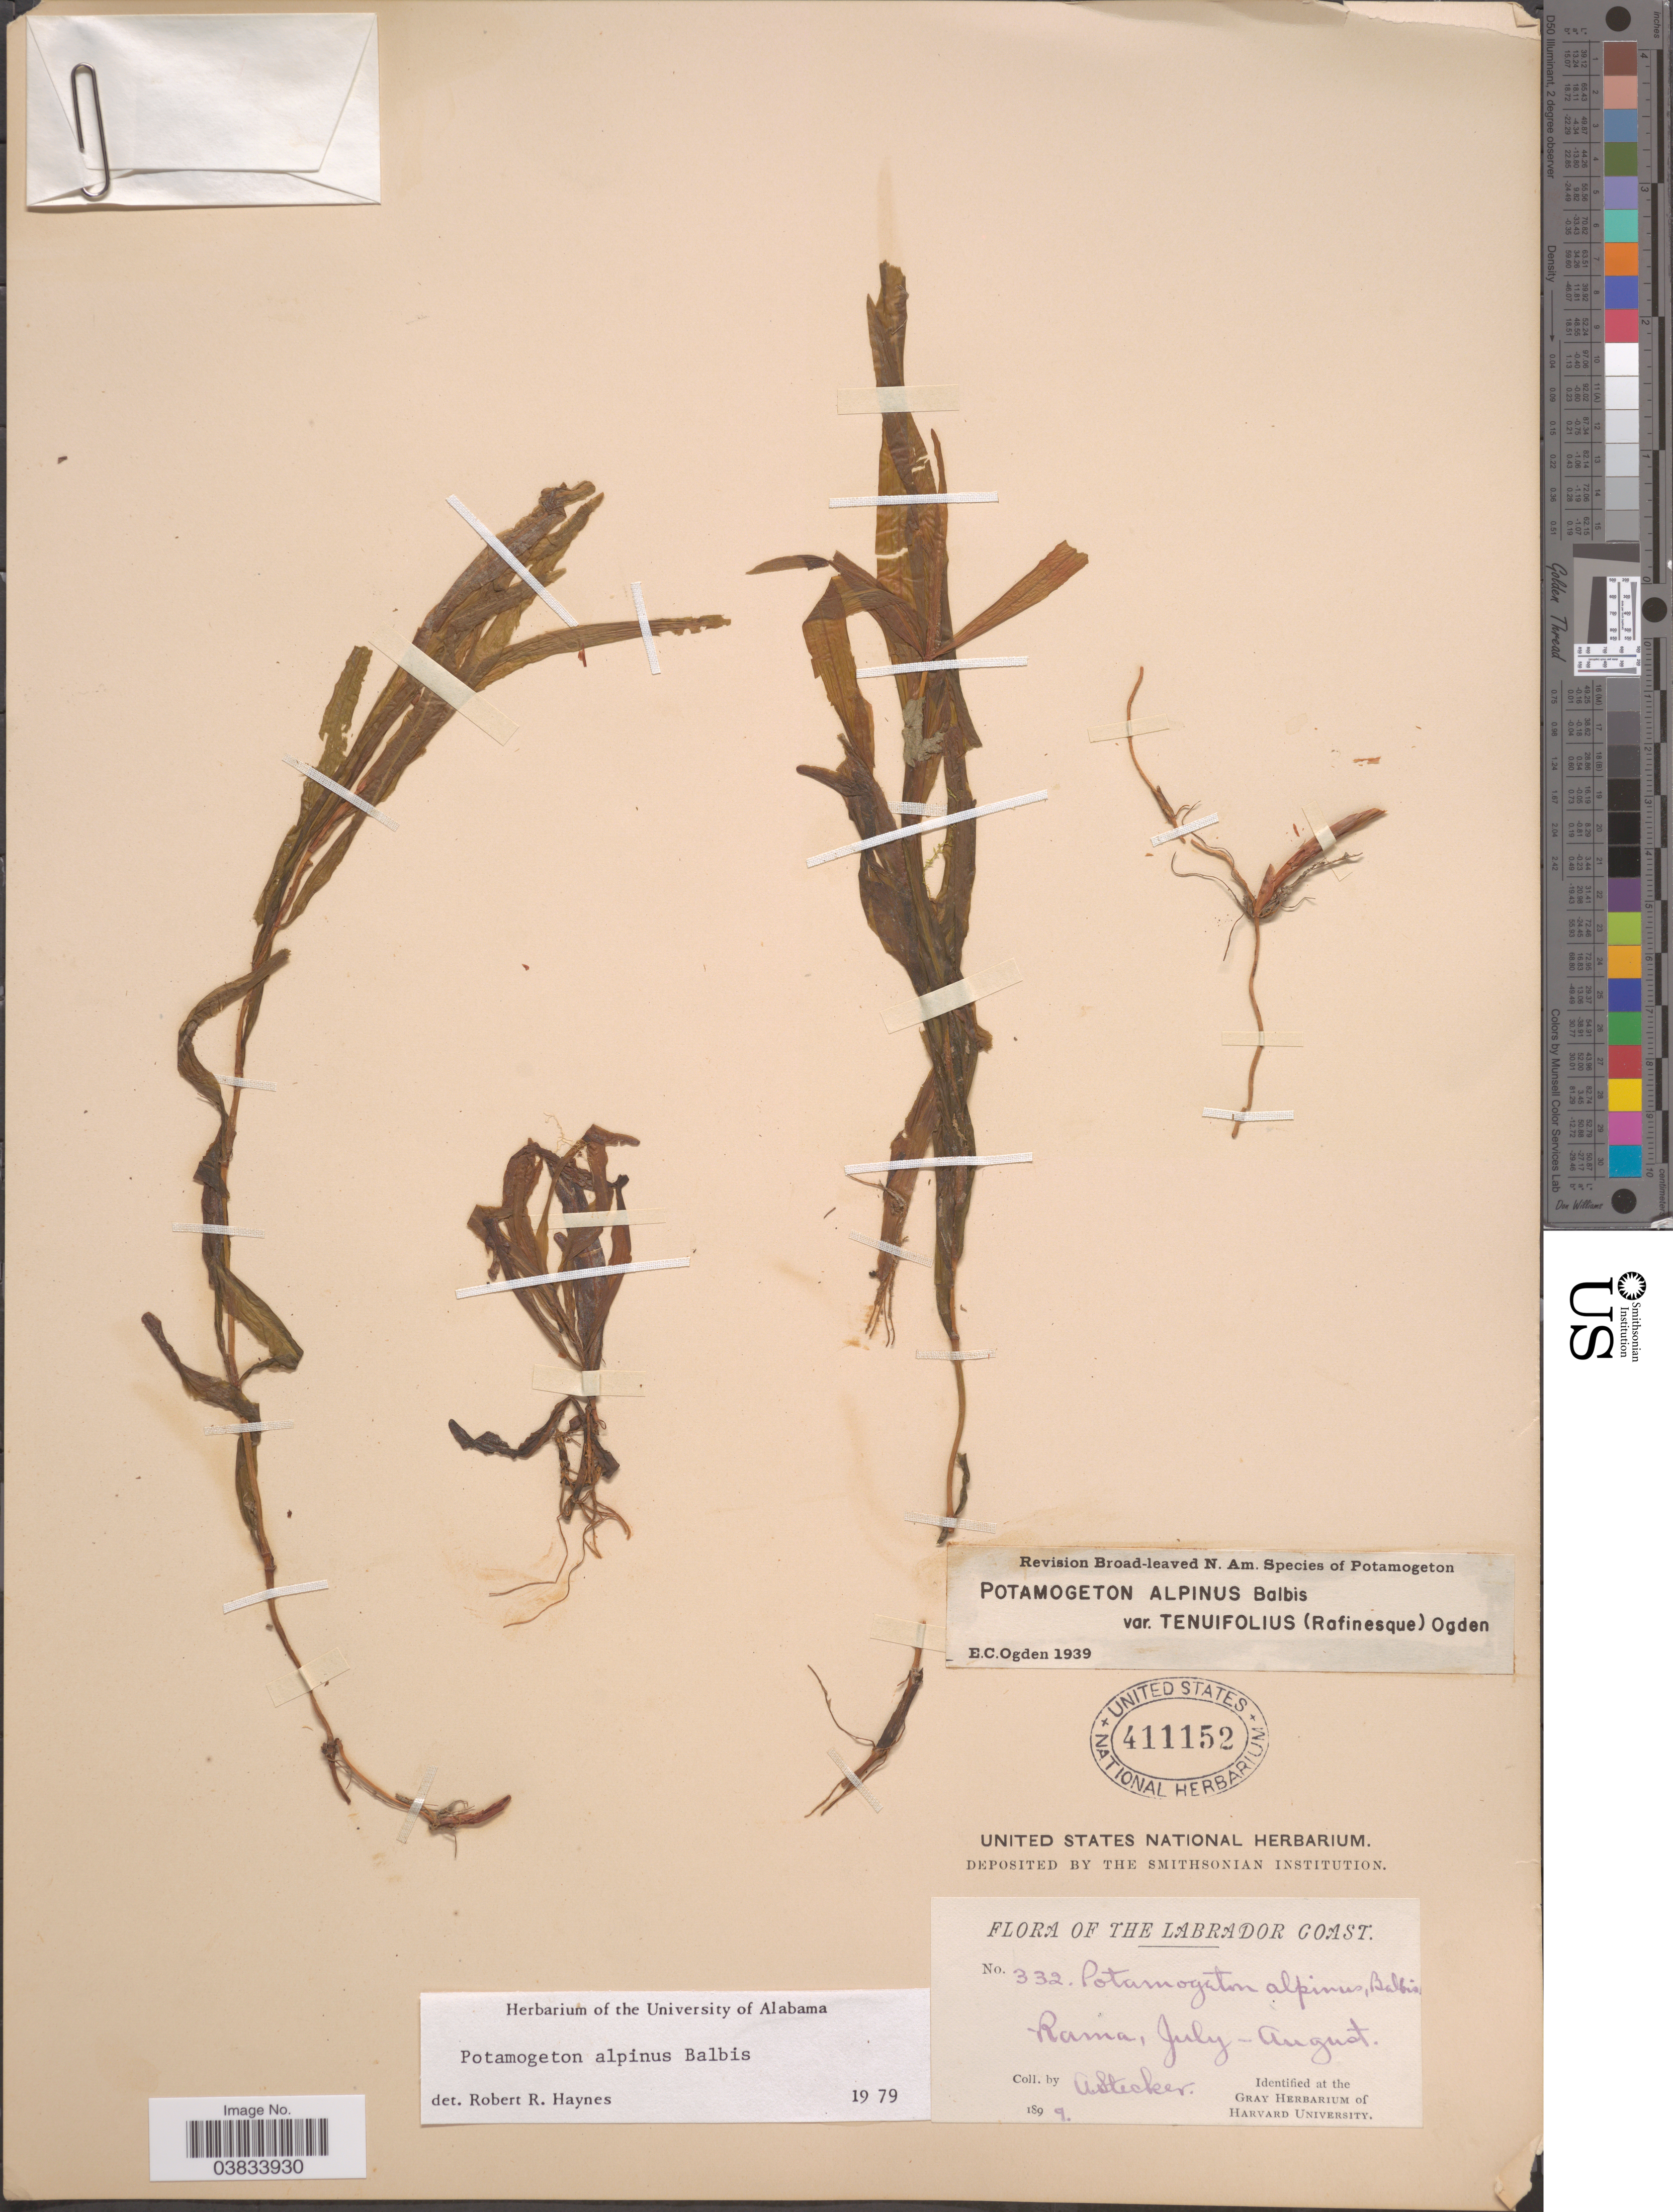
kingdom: Plantae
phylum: Tracheophyta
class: Liliopsida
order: Alismatales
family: Potamogetonaceae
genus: Potamogeton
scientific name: Potamogeton alpinus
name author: Balb.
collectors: A. Stecker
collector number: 332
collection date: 1899-07/1899-08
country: Canada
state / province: Newfoundland and Labrador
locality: The Labrador Coast. Rama.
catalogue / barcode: US 411152